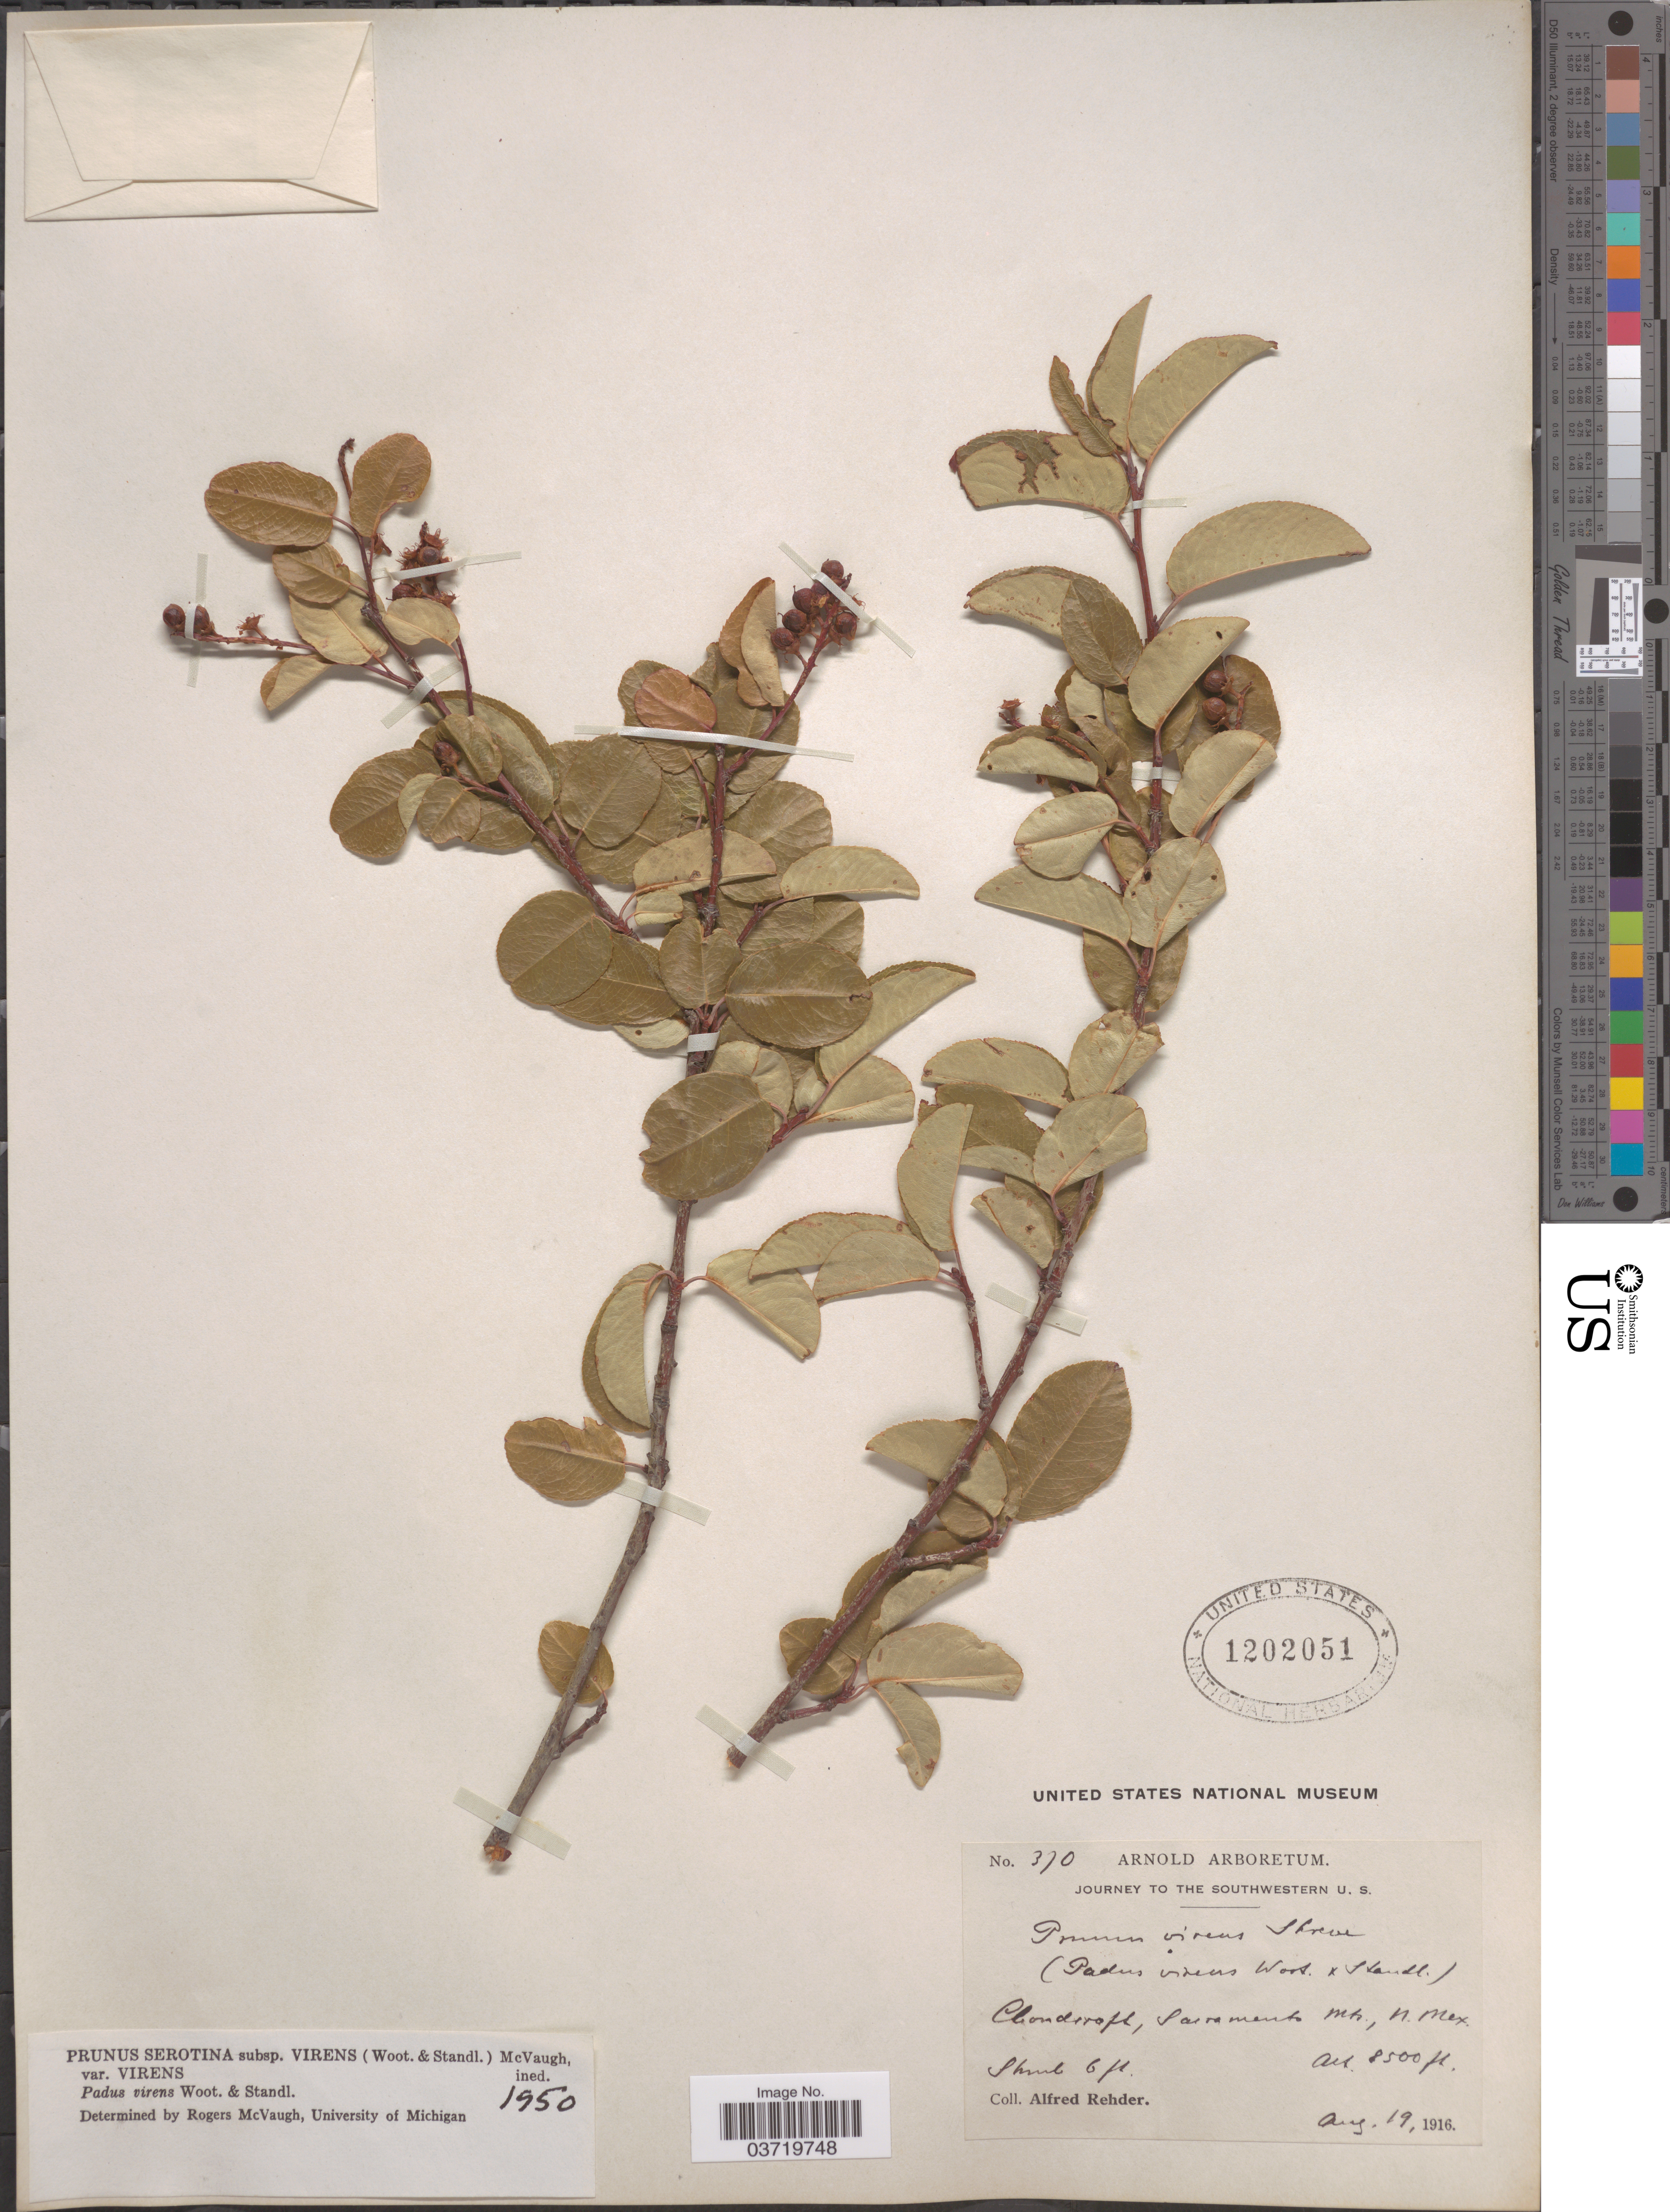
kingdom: Plantae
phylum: Tracheophyta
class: Magnoliopsida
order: Rosales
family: Rosaceae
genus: Prunus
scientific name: Prunus serotina var. rufula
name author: (Wooton & Standl.) McVaugh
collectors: A. Rehder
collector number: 370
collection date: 1916-08-19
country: United States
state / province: New Mexico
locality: The Southwestern U. S. Cloudcroft, Sacramento Mts.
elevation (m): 2591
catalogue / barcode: US 1202051